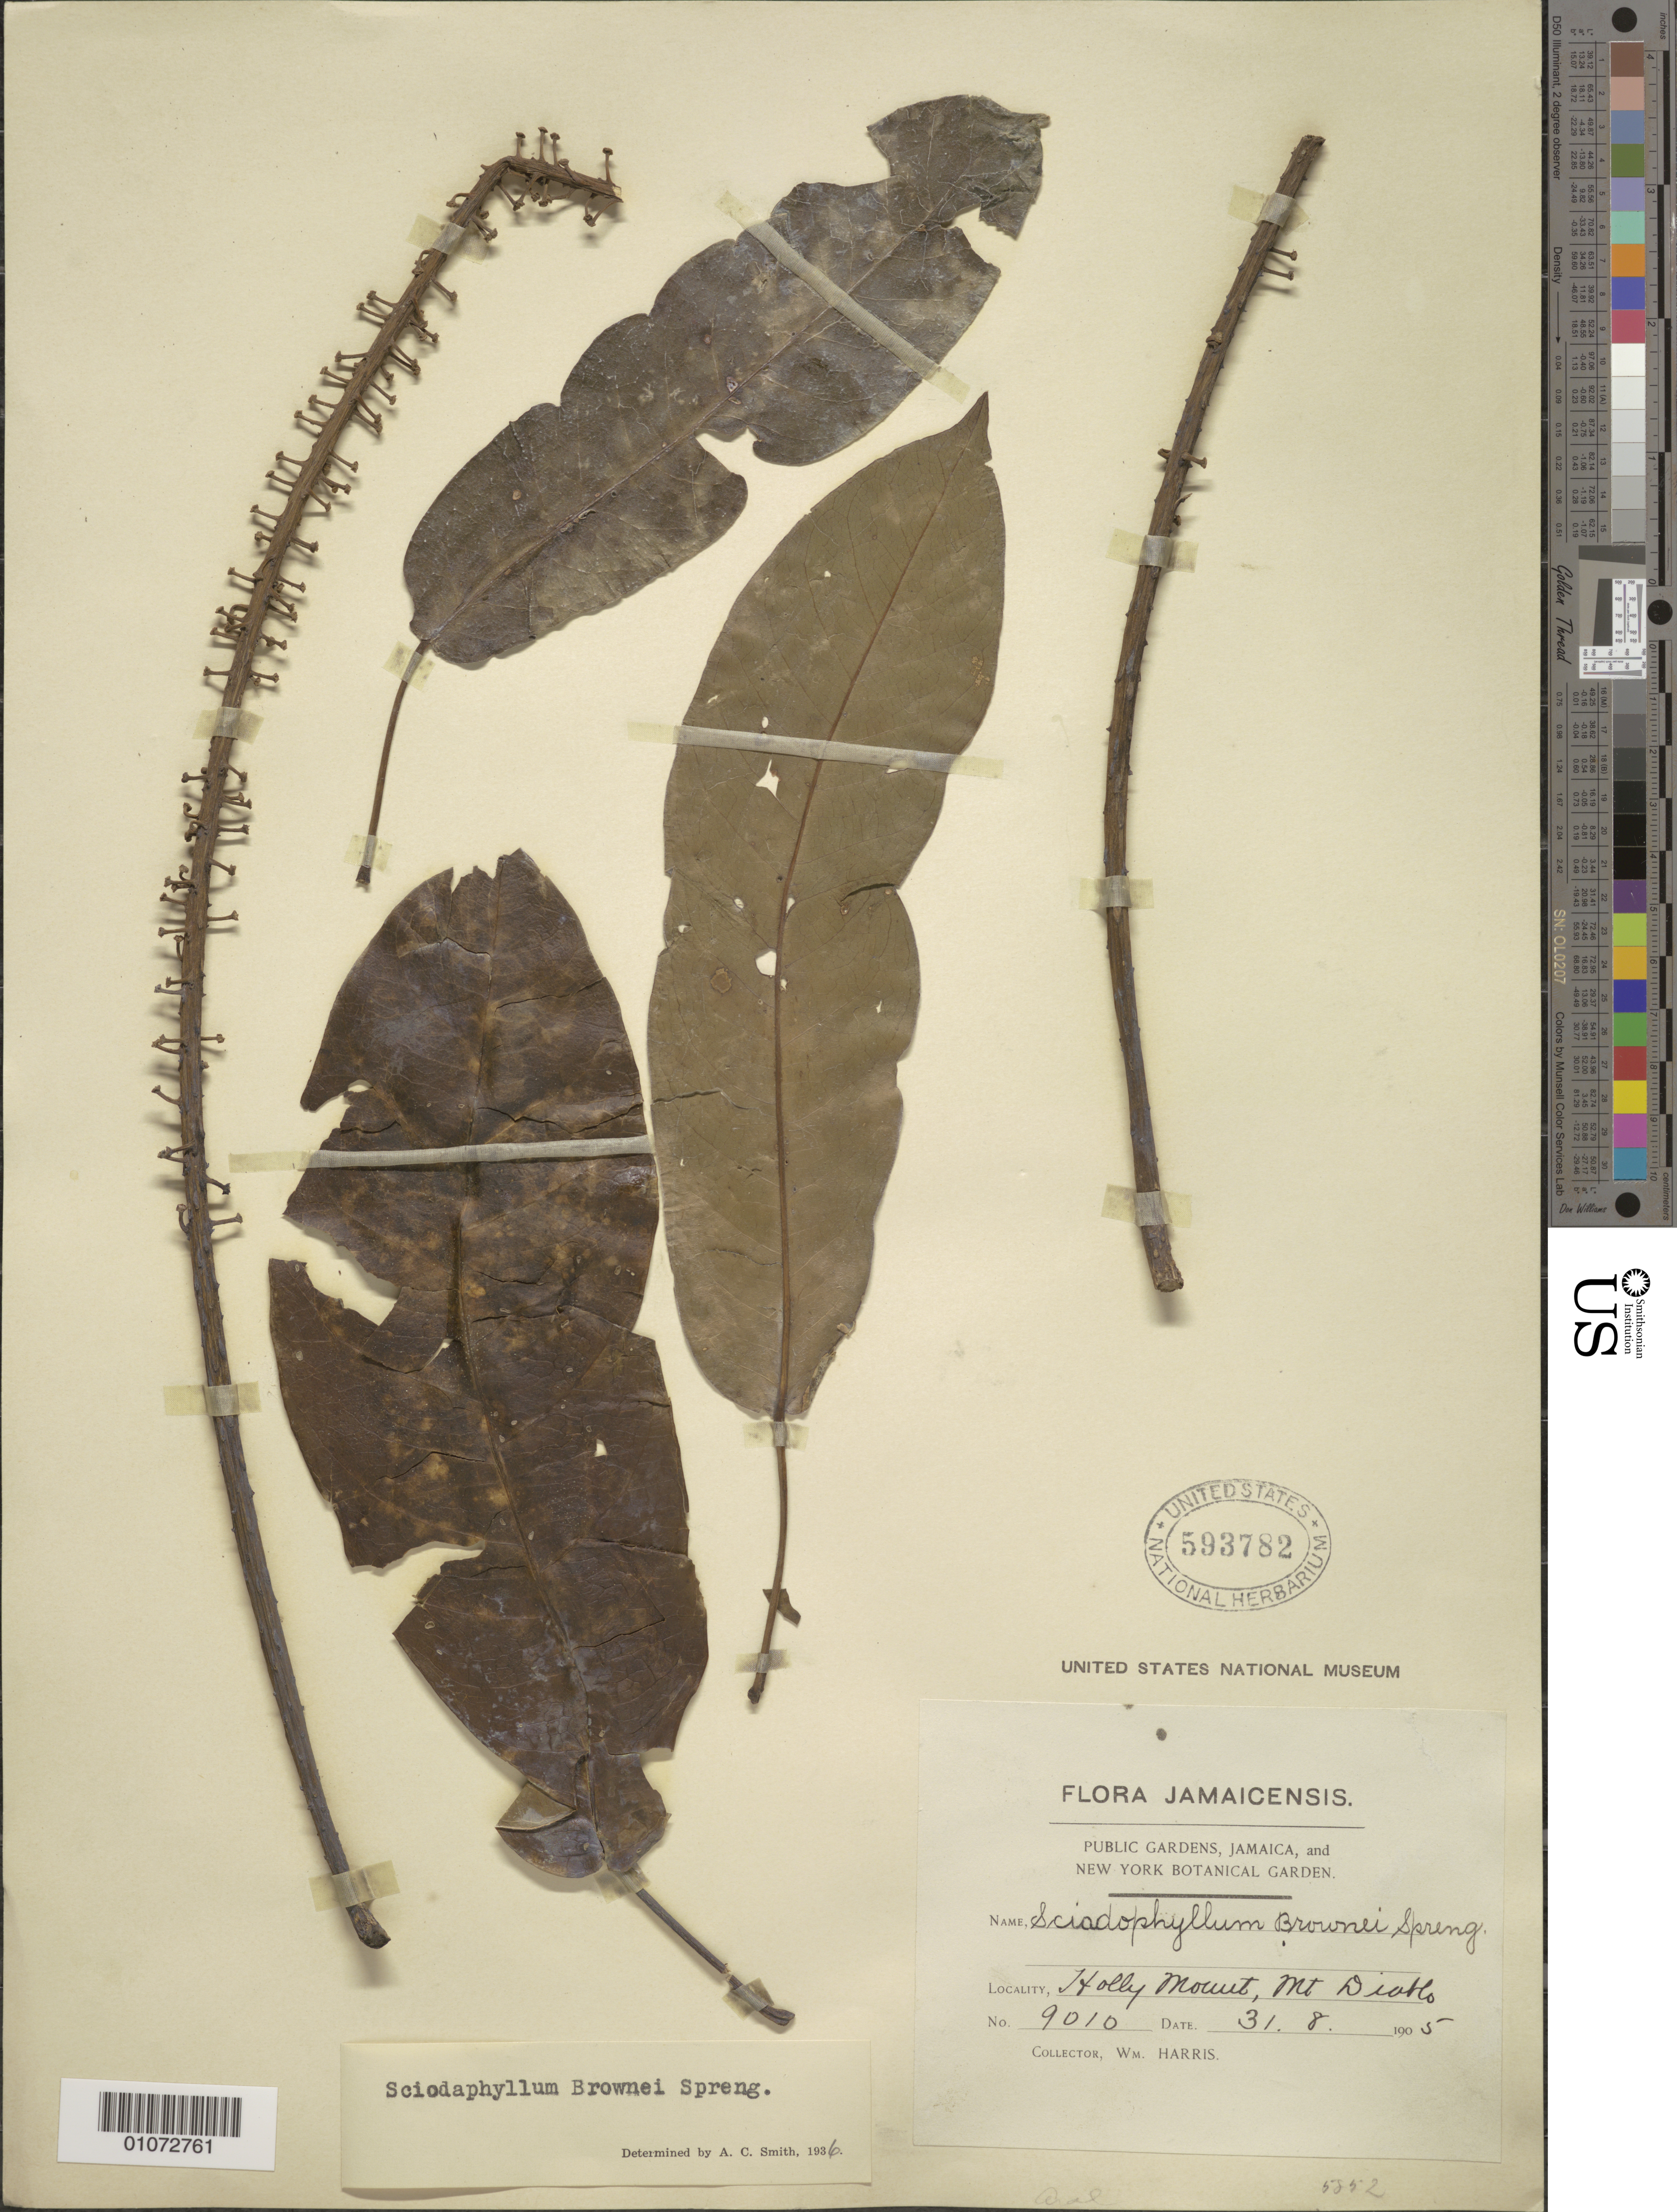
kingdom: Plantae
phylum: Tracheophyta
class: Magnoliopsida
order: Apiales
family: Araliaceae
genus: Schefflera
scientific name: Schefflera sciadophyllum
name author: Harms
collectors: W. Harris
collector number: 9010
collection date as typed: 31 Aug 1905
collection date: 1905-08-31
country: Jamaica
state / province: Saint Catherine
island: Jamaica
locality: Holly Mount, Mount Diablo.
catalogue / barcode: US 593782